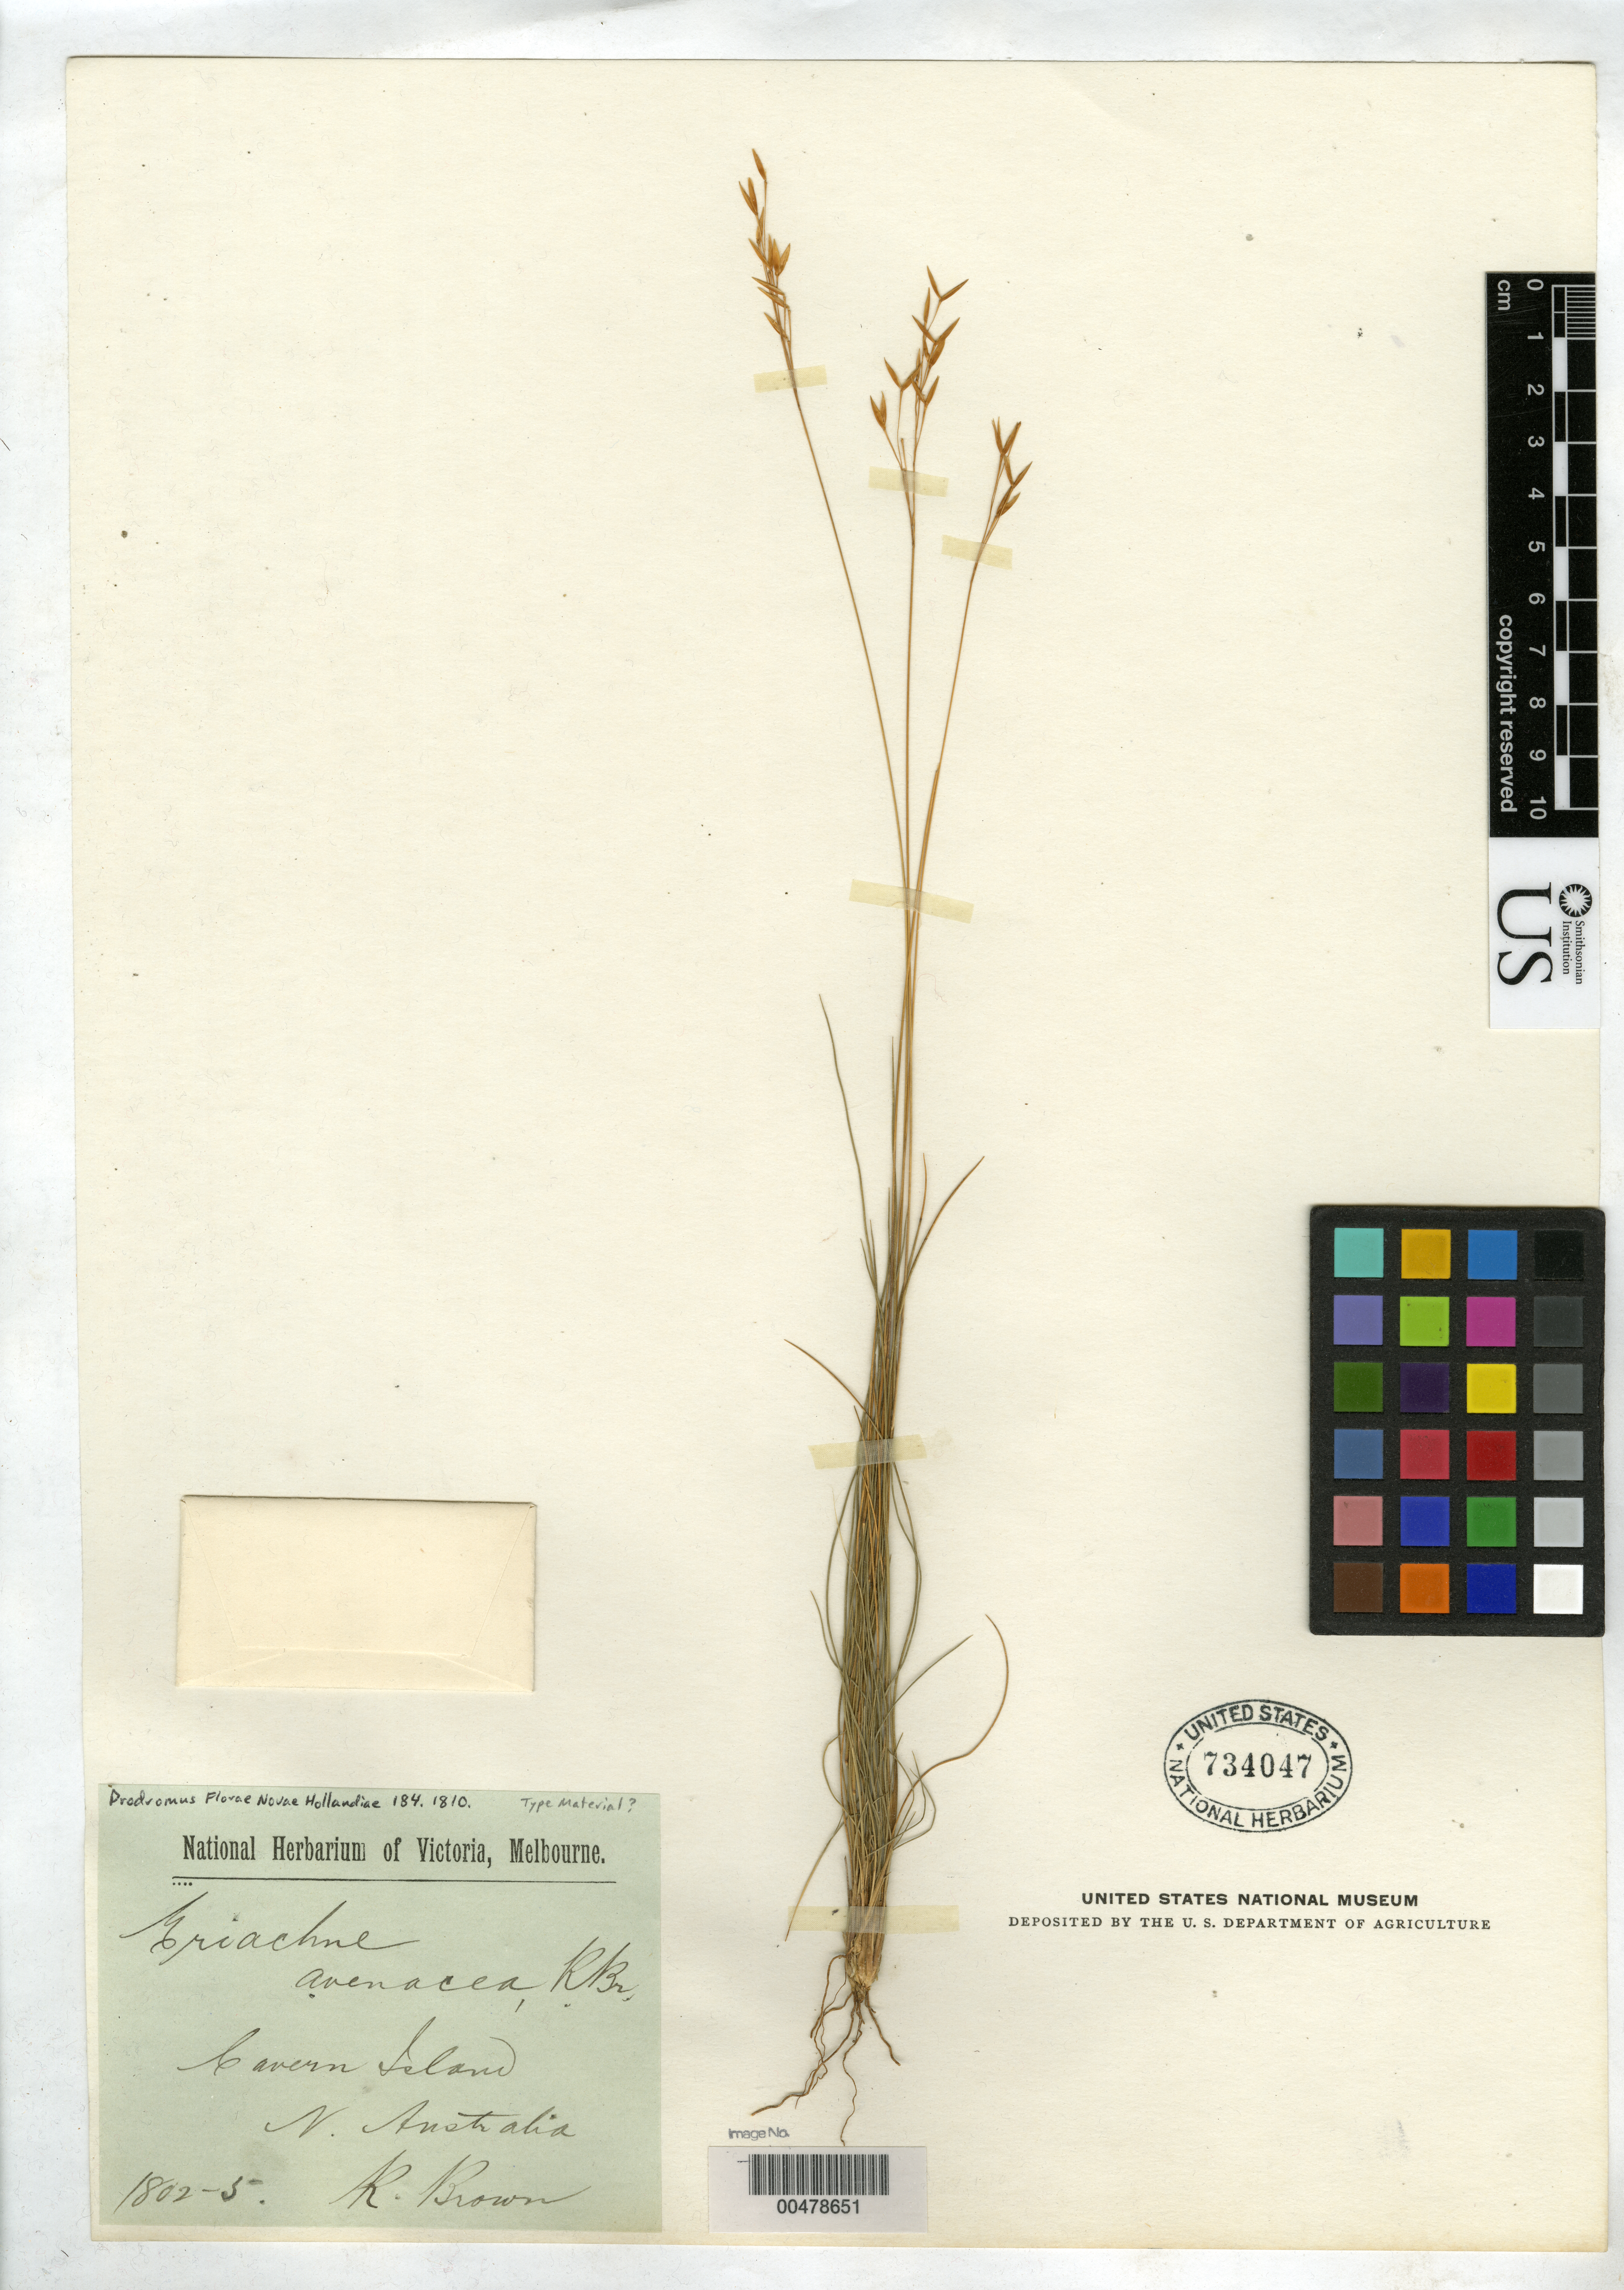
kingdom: Plantae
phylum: Tracheophyta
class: Liliopsida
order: Poales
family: Poaceae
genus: Eriachne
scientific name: Eriachne avenacea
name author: R. Br.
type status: Type Material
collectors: W. T. Aiton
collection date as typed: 1802 to -- --- 1805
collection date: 1802/1805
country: Australia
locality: Tavern Island.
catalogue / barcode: US 734047